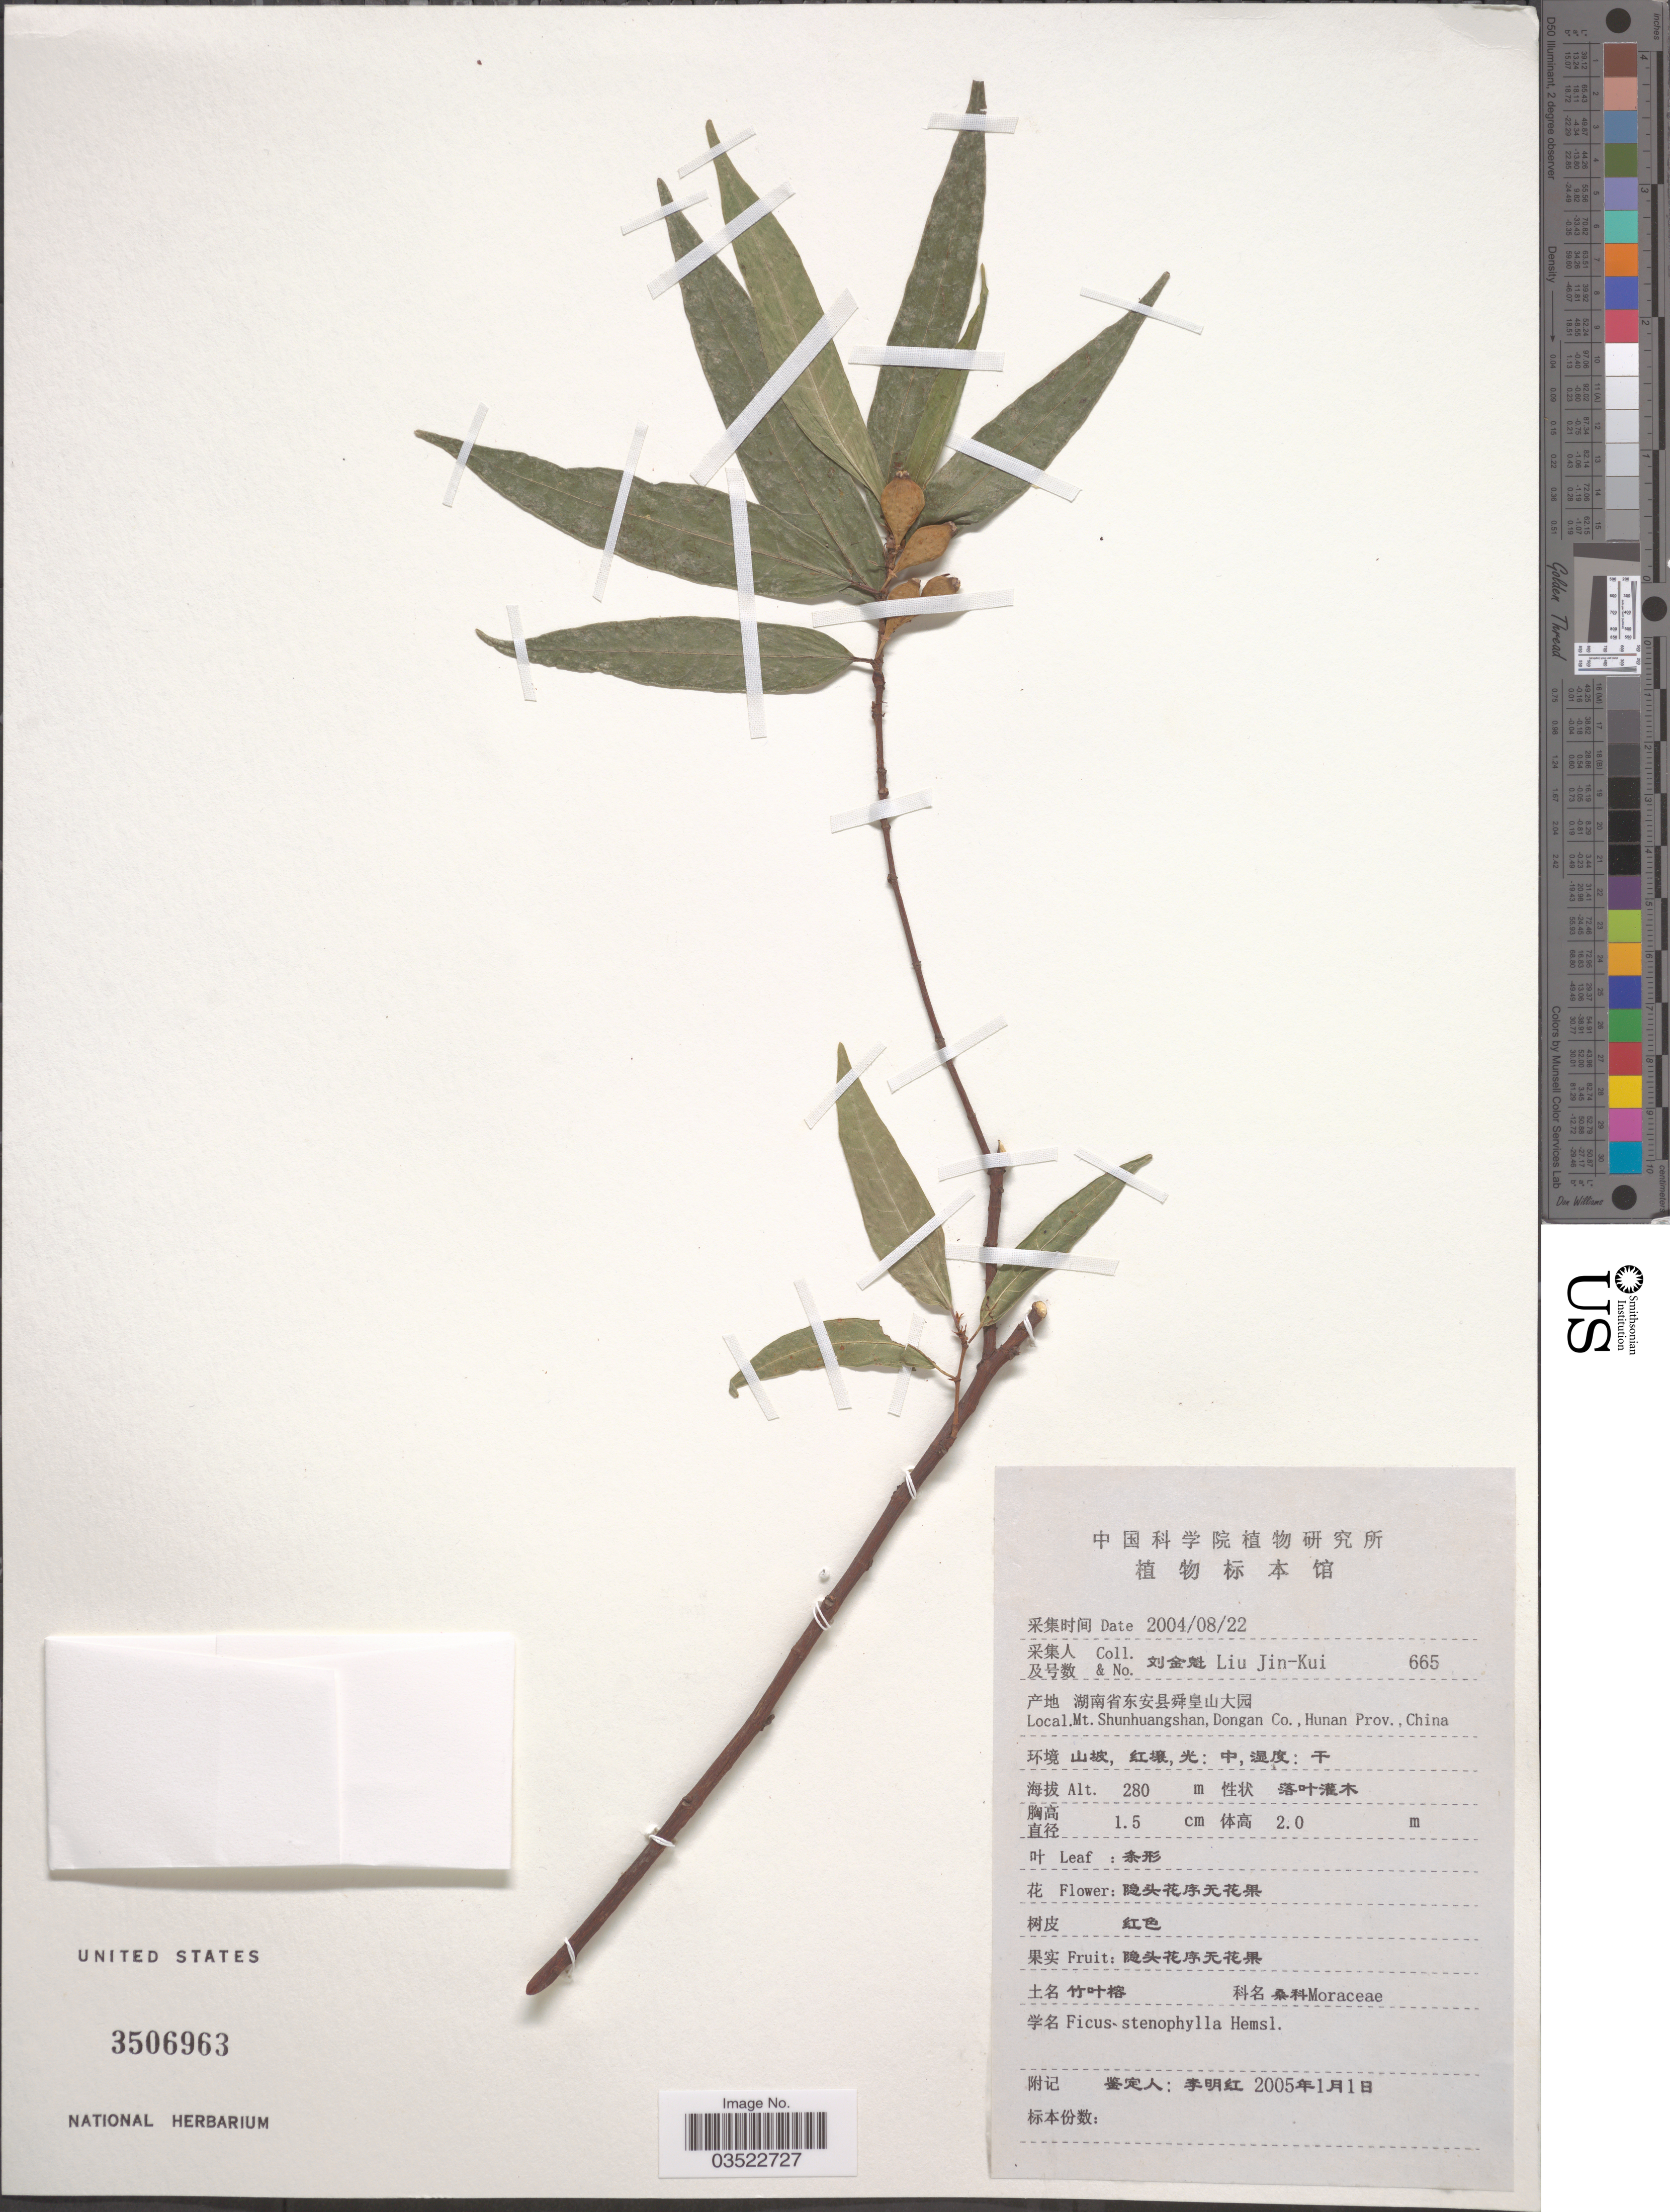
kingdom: Plantae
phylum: Tracheophyta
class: Magnoliopsida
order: Rosales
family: Moraceae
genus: Ficus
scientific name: Ficus stenophylla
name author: Hemsl.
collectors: Liu Jin-Kui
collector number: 665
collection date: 2004-08-22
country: China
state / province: Hunan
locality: Mt. Shunhuangshan, Dongan Co.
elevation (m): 280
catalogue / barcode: US 3506963